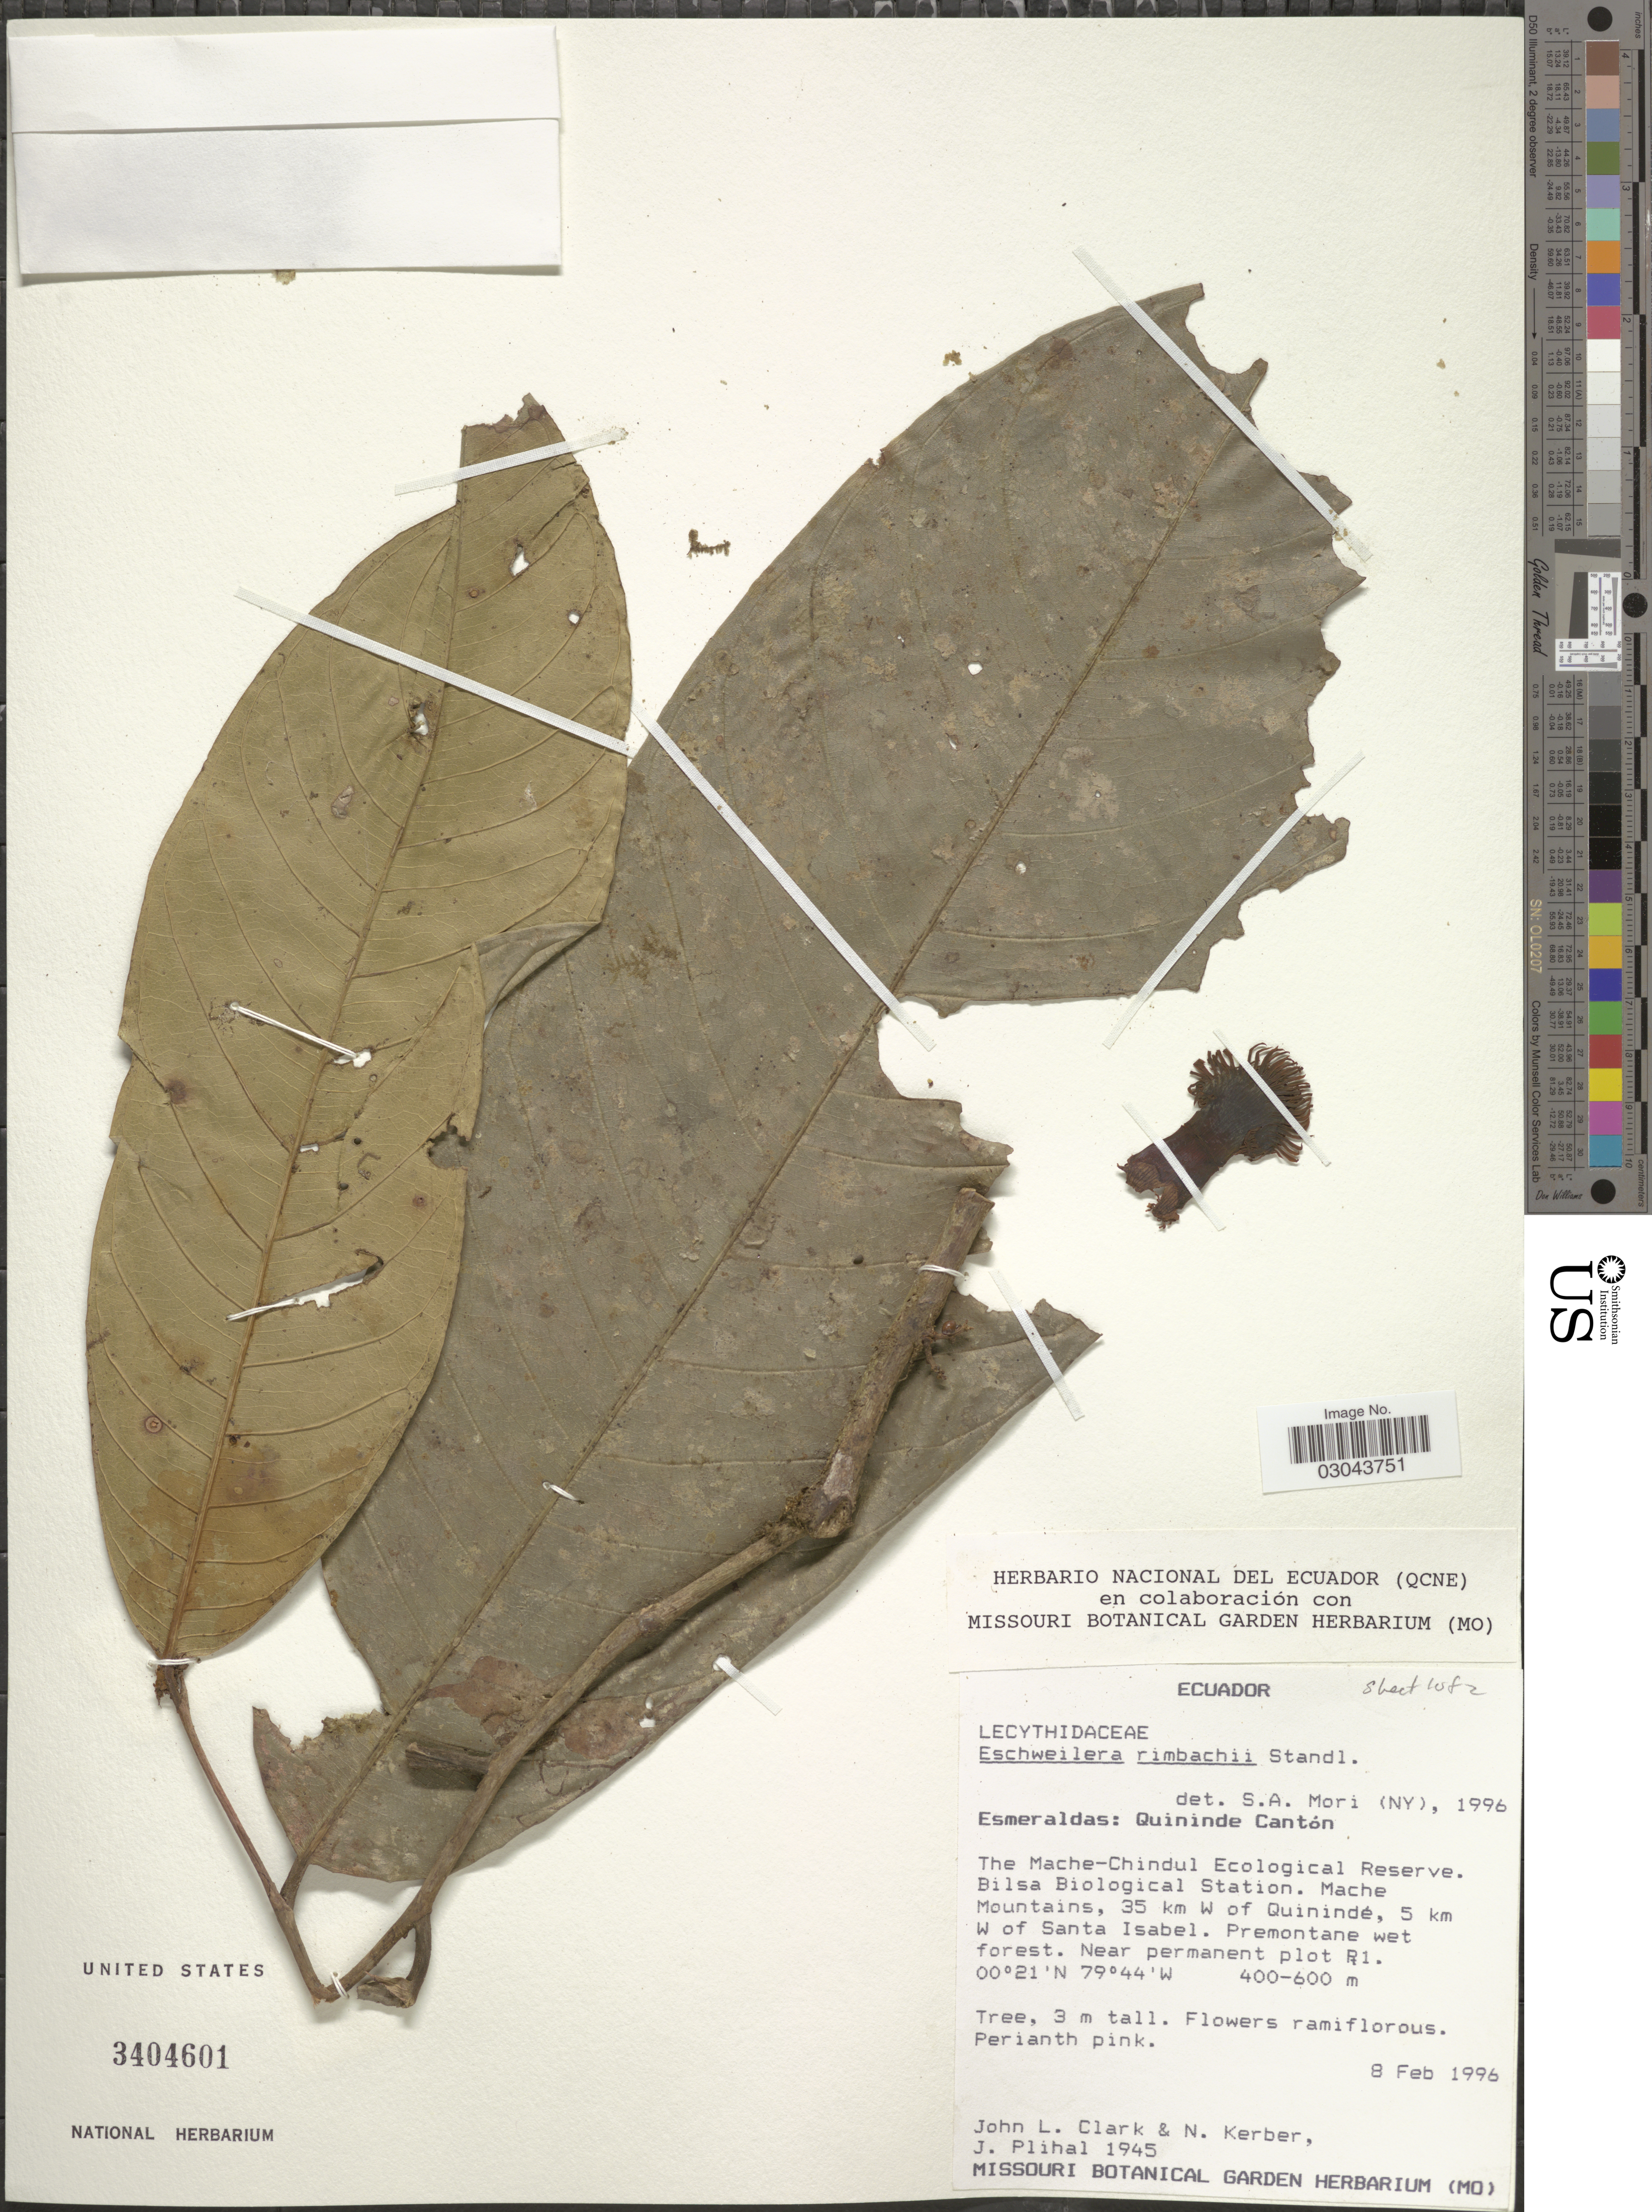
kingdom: Plantae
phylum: Tracheophyta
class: Magnoliopsida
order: Ericales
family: Lecythidaceae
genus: Eschweilera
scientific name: Eschweilera rimbachii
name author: Standl.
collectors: J. L. Clark, N. Kerber & J. Plihal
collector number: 1945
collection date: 1996-02-08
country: Ecuador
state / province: Esmeraldas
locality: Quininde Cantón. The Mache-Chindul Ecological Reserve. Bilsa Biological Station. Mache Mountains, 35 km W of Quinindé, 5 km W of Santa Isabel. Near permanent plot R1.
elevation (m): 400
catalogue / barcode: US 3404601